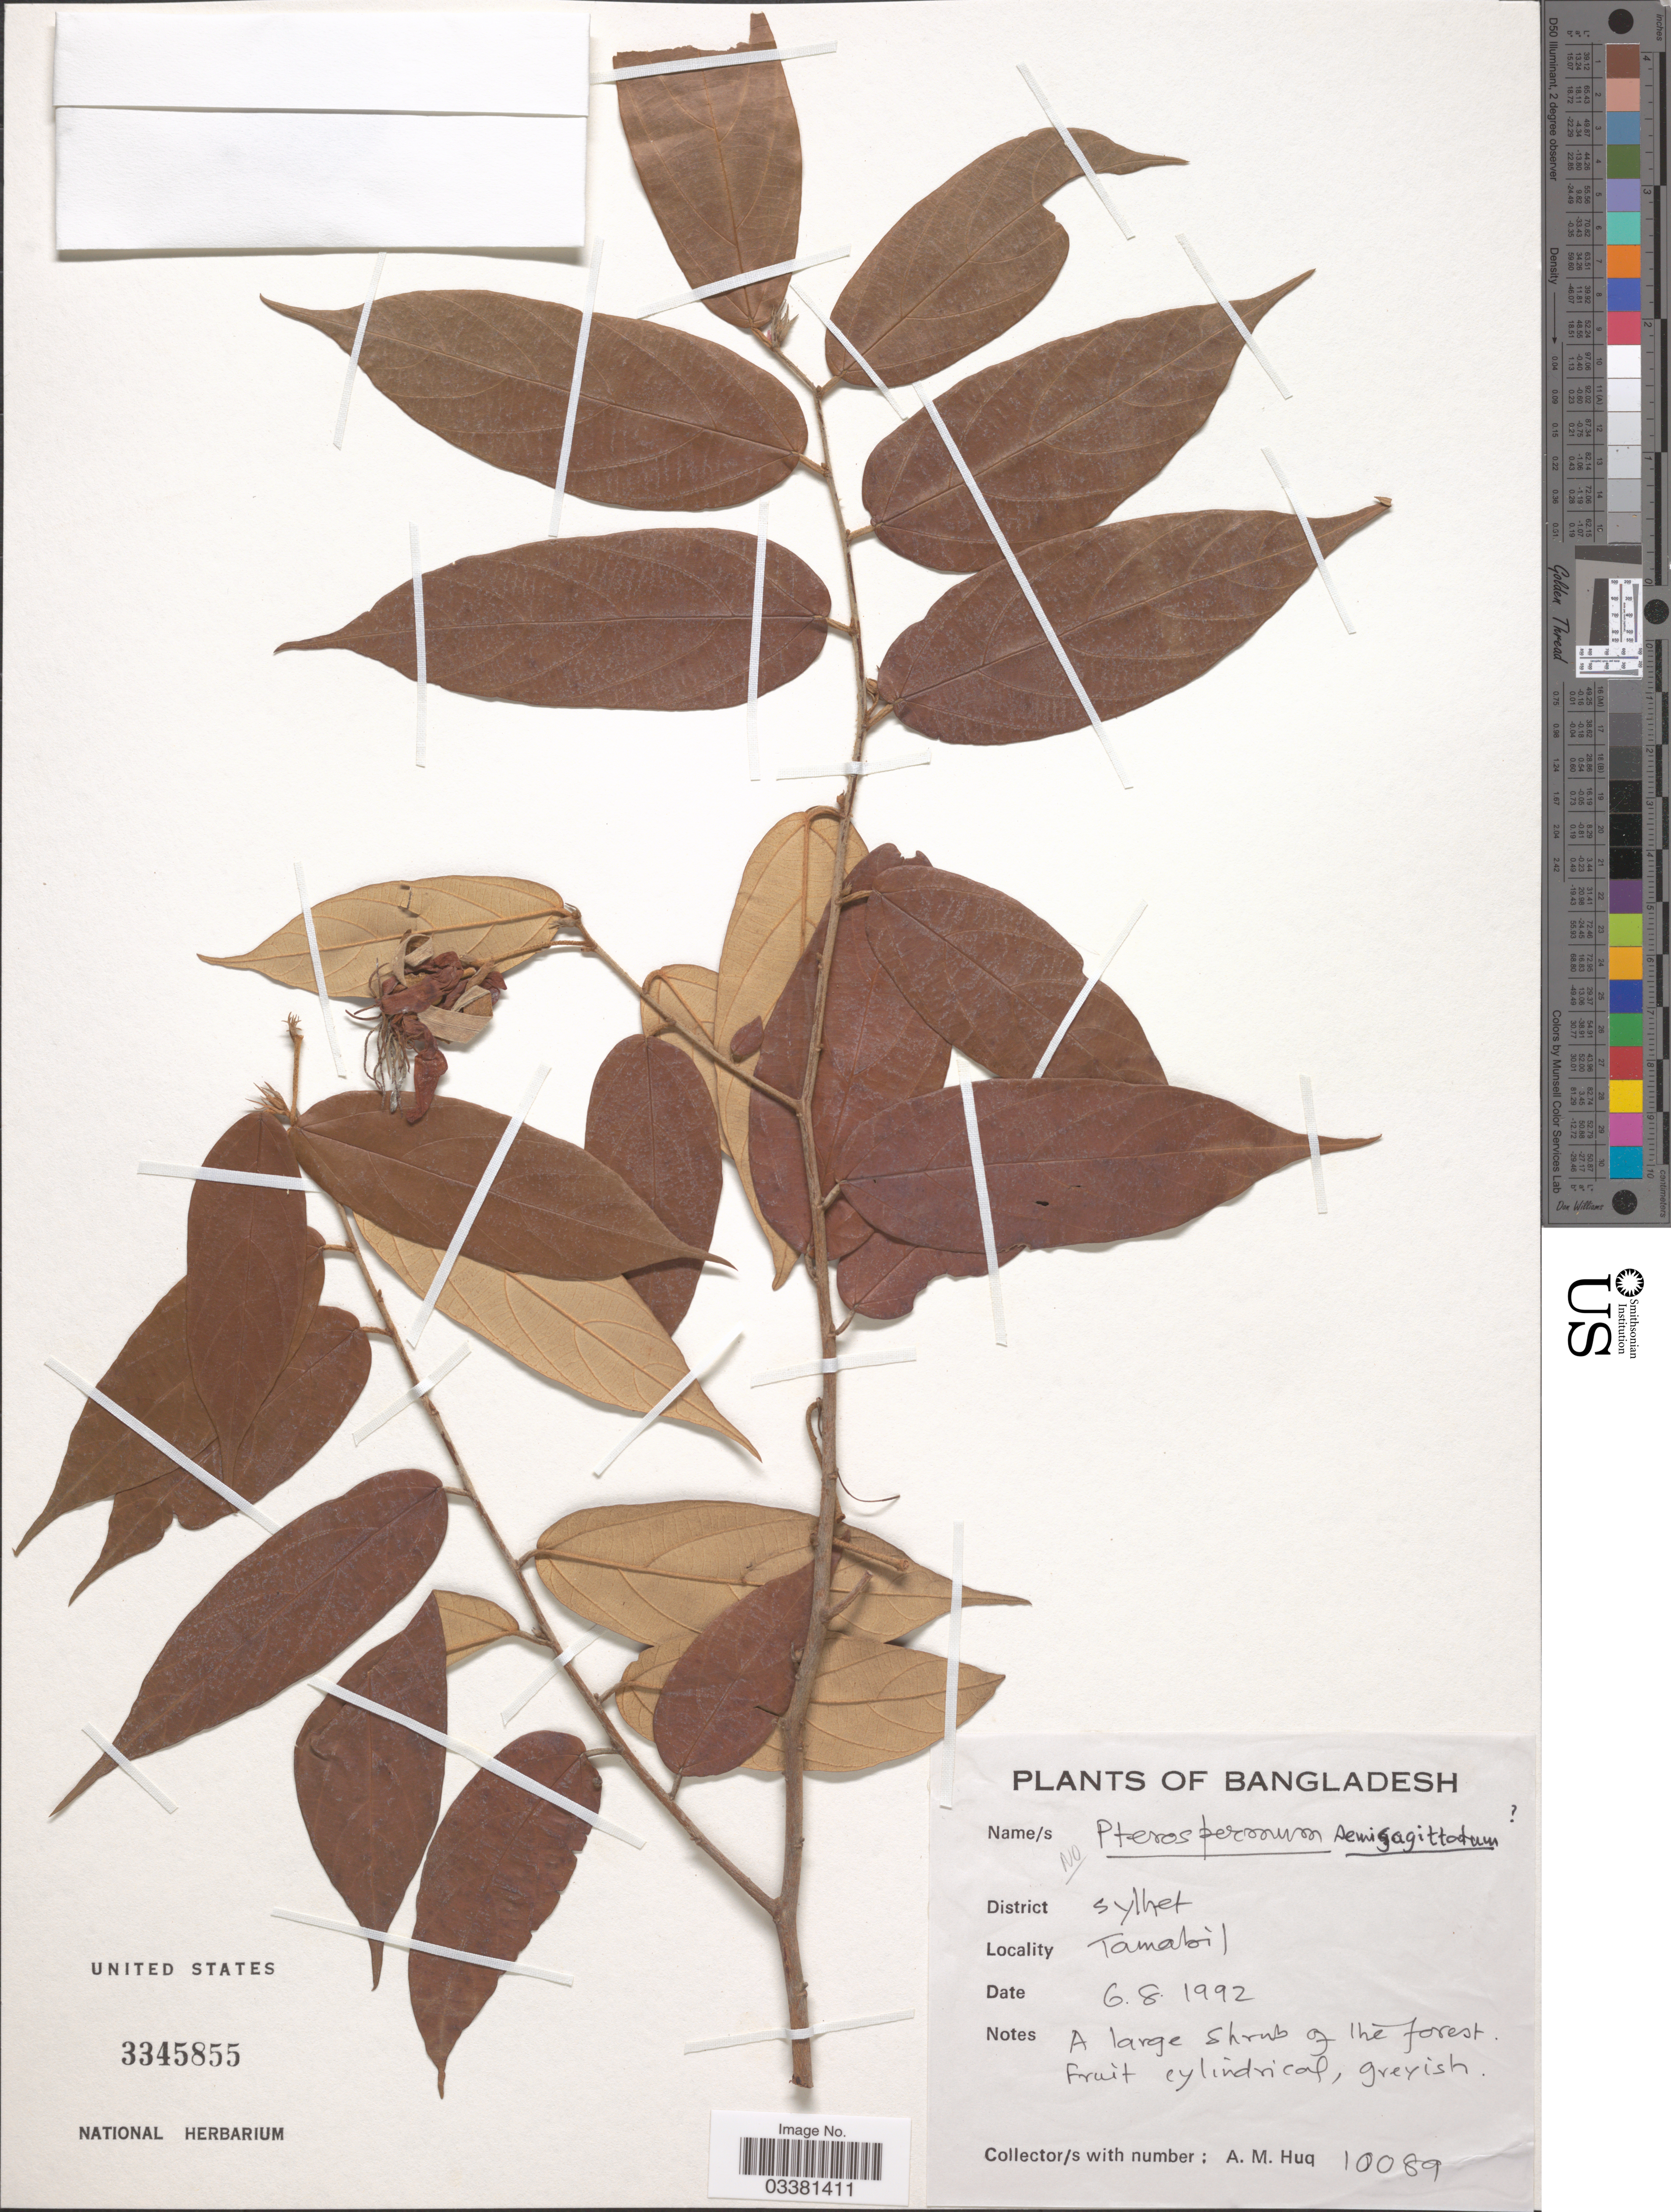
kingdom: Plantae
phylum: Tracheophyta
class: Magnoliopsida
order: Malvales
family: Malvaceae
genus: Pterospermum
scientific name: Pterospermum sp.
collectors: A. M. Huq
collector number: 10089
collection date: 1992-08-06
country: Bangladesh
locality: District Sylhet, Tamabil.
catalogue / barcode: US 3345855